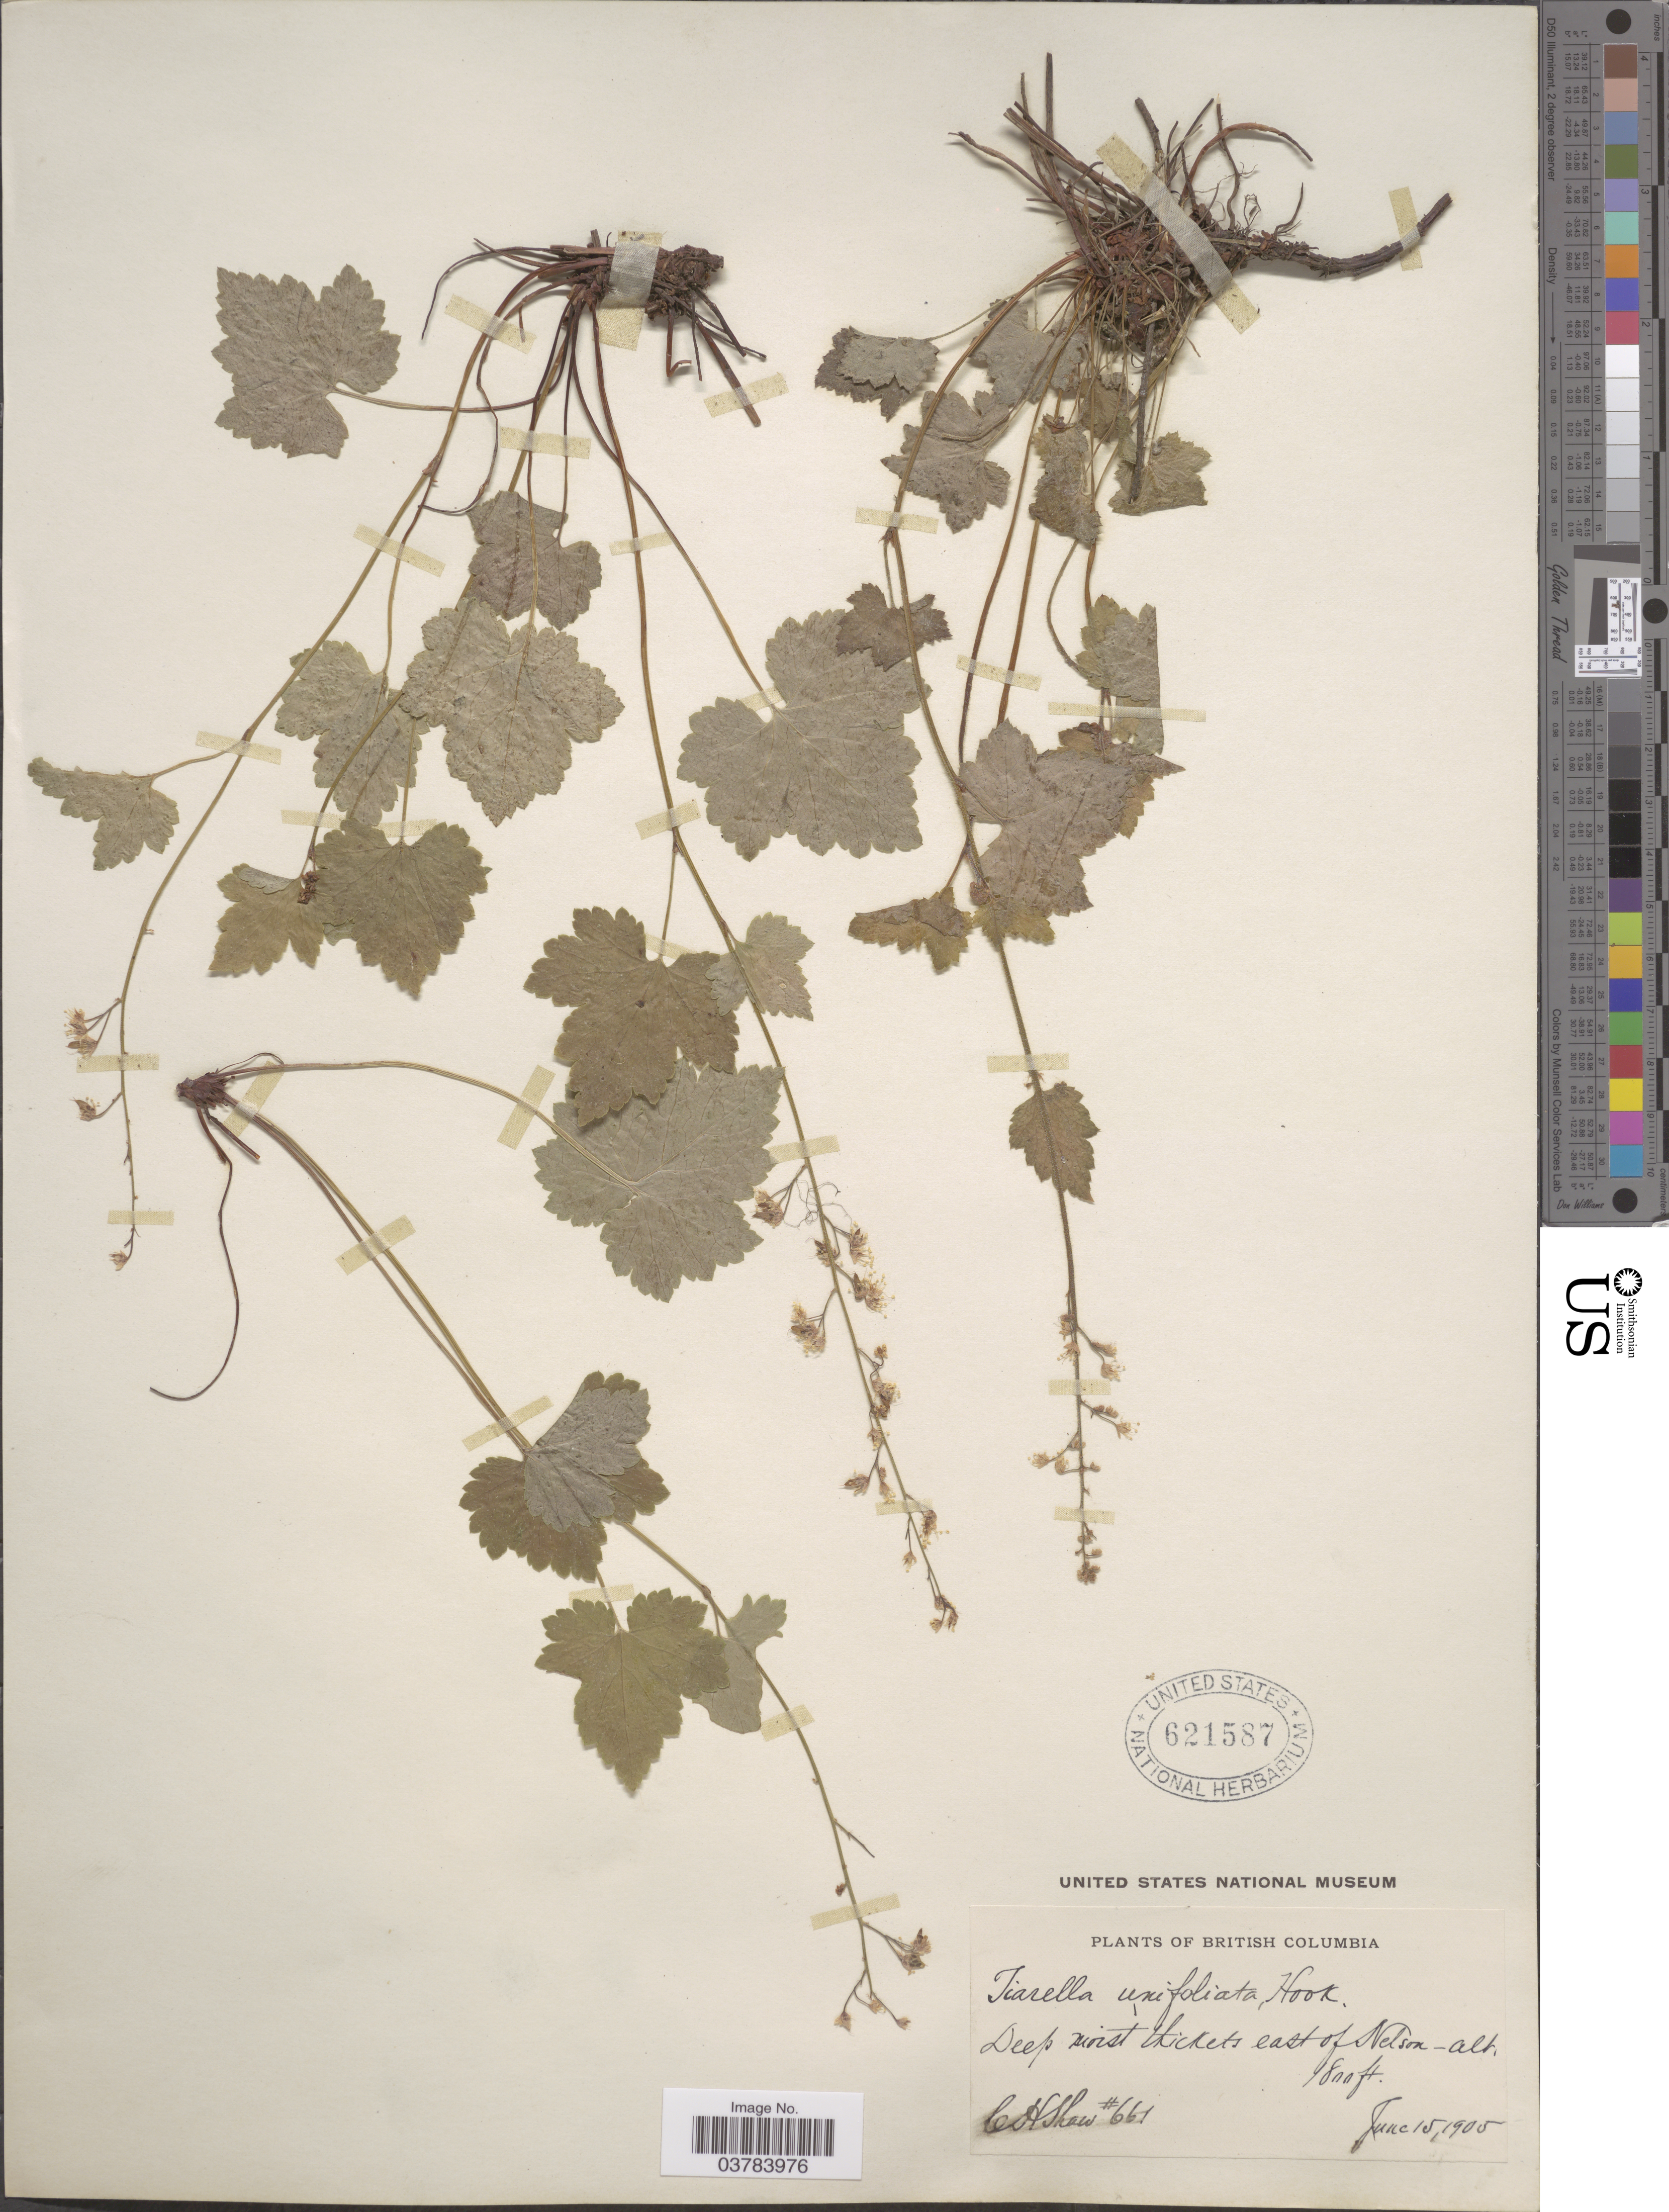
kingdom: Plantae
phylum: Tracheophyta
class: Magnoliopsida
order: Saxifragales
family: Saxifragaceae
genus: Tiarella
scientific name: Tiarella unifoliata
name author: Hook.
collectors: C. H. Shaw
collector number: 661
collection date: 1905-06-15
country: Canada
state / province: British Columbia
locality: Deep moist thickets east of Nelson.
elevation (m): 549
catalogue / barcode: US 621587